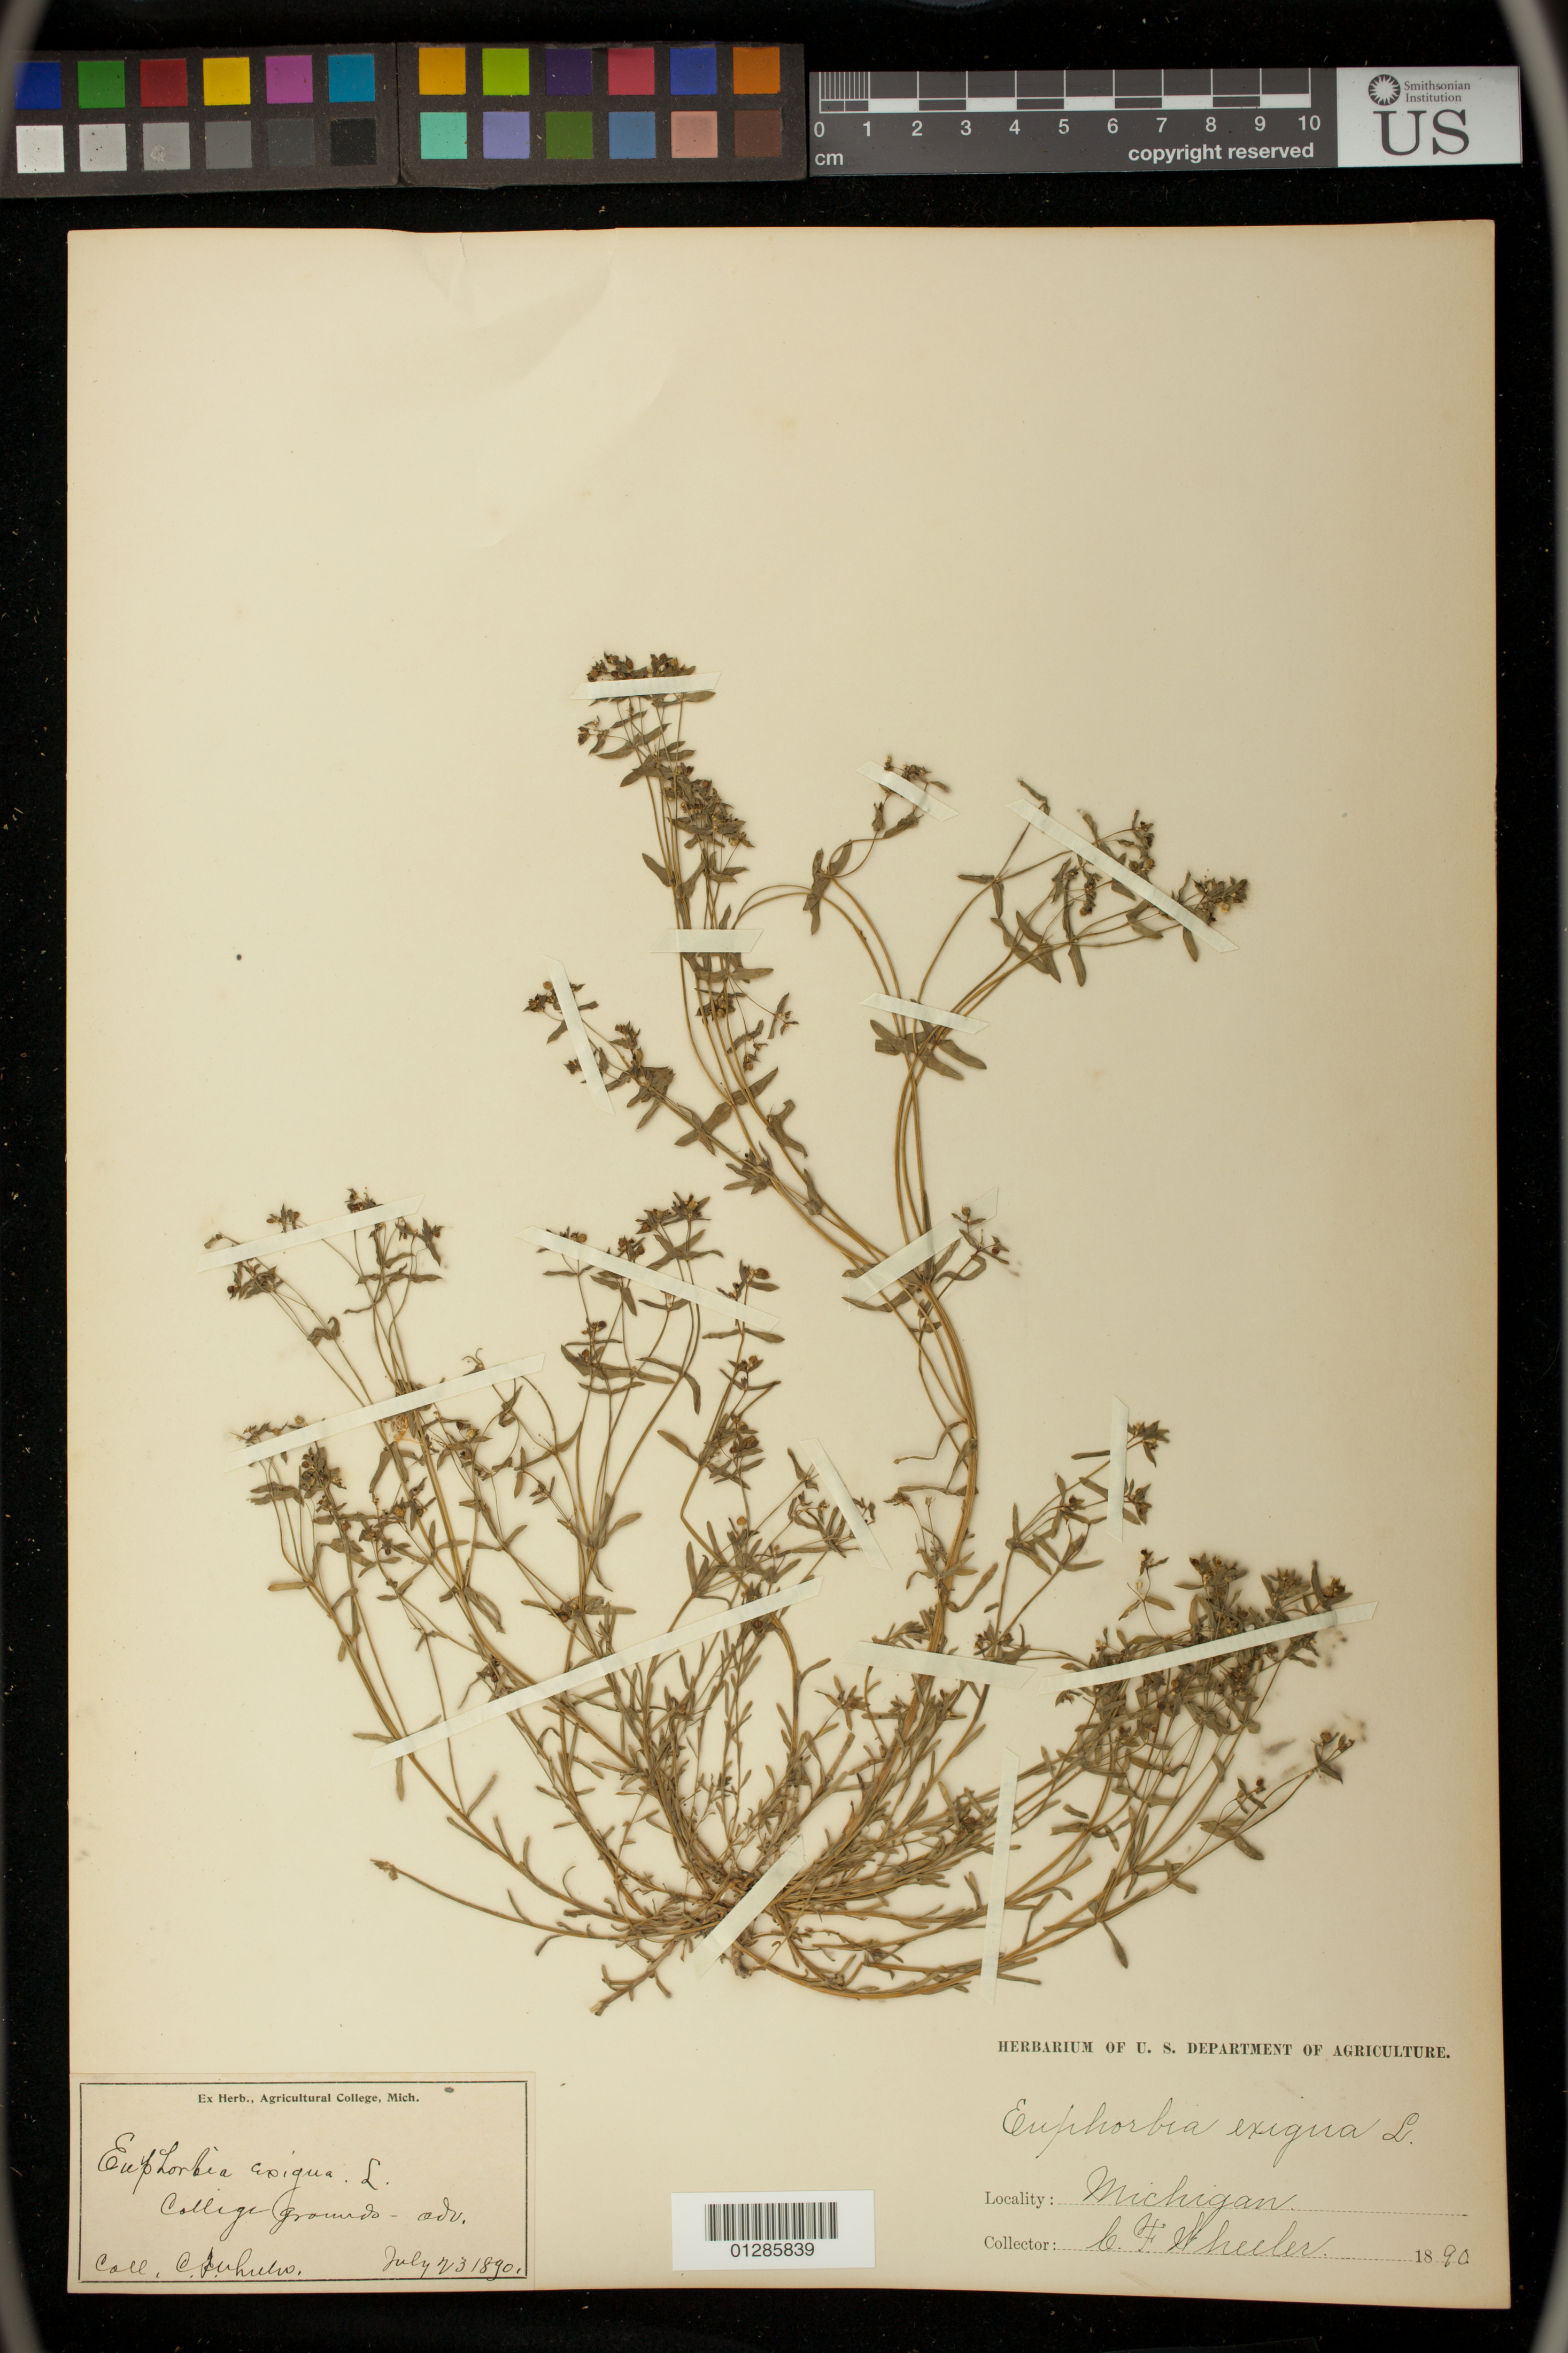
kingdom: Plantae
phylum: Tracheophyta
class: Magnoliopsida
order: Malpighiales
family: Euphorbiaceae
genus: Euphorbia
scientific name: Euphorbia exigua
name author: L.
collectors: C. Wheeler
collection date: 1890-07-23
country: United States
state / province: Michigan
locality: College grounds